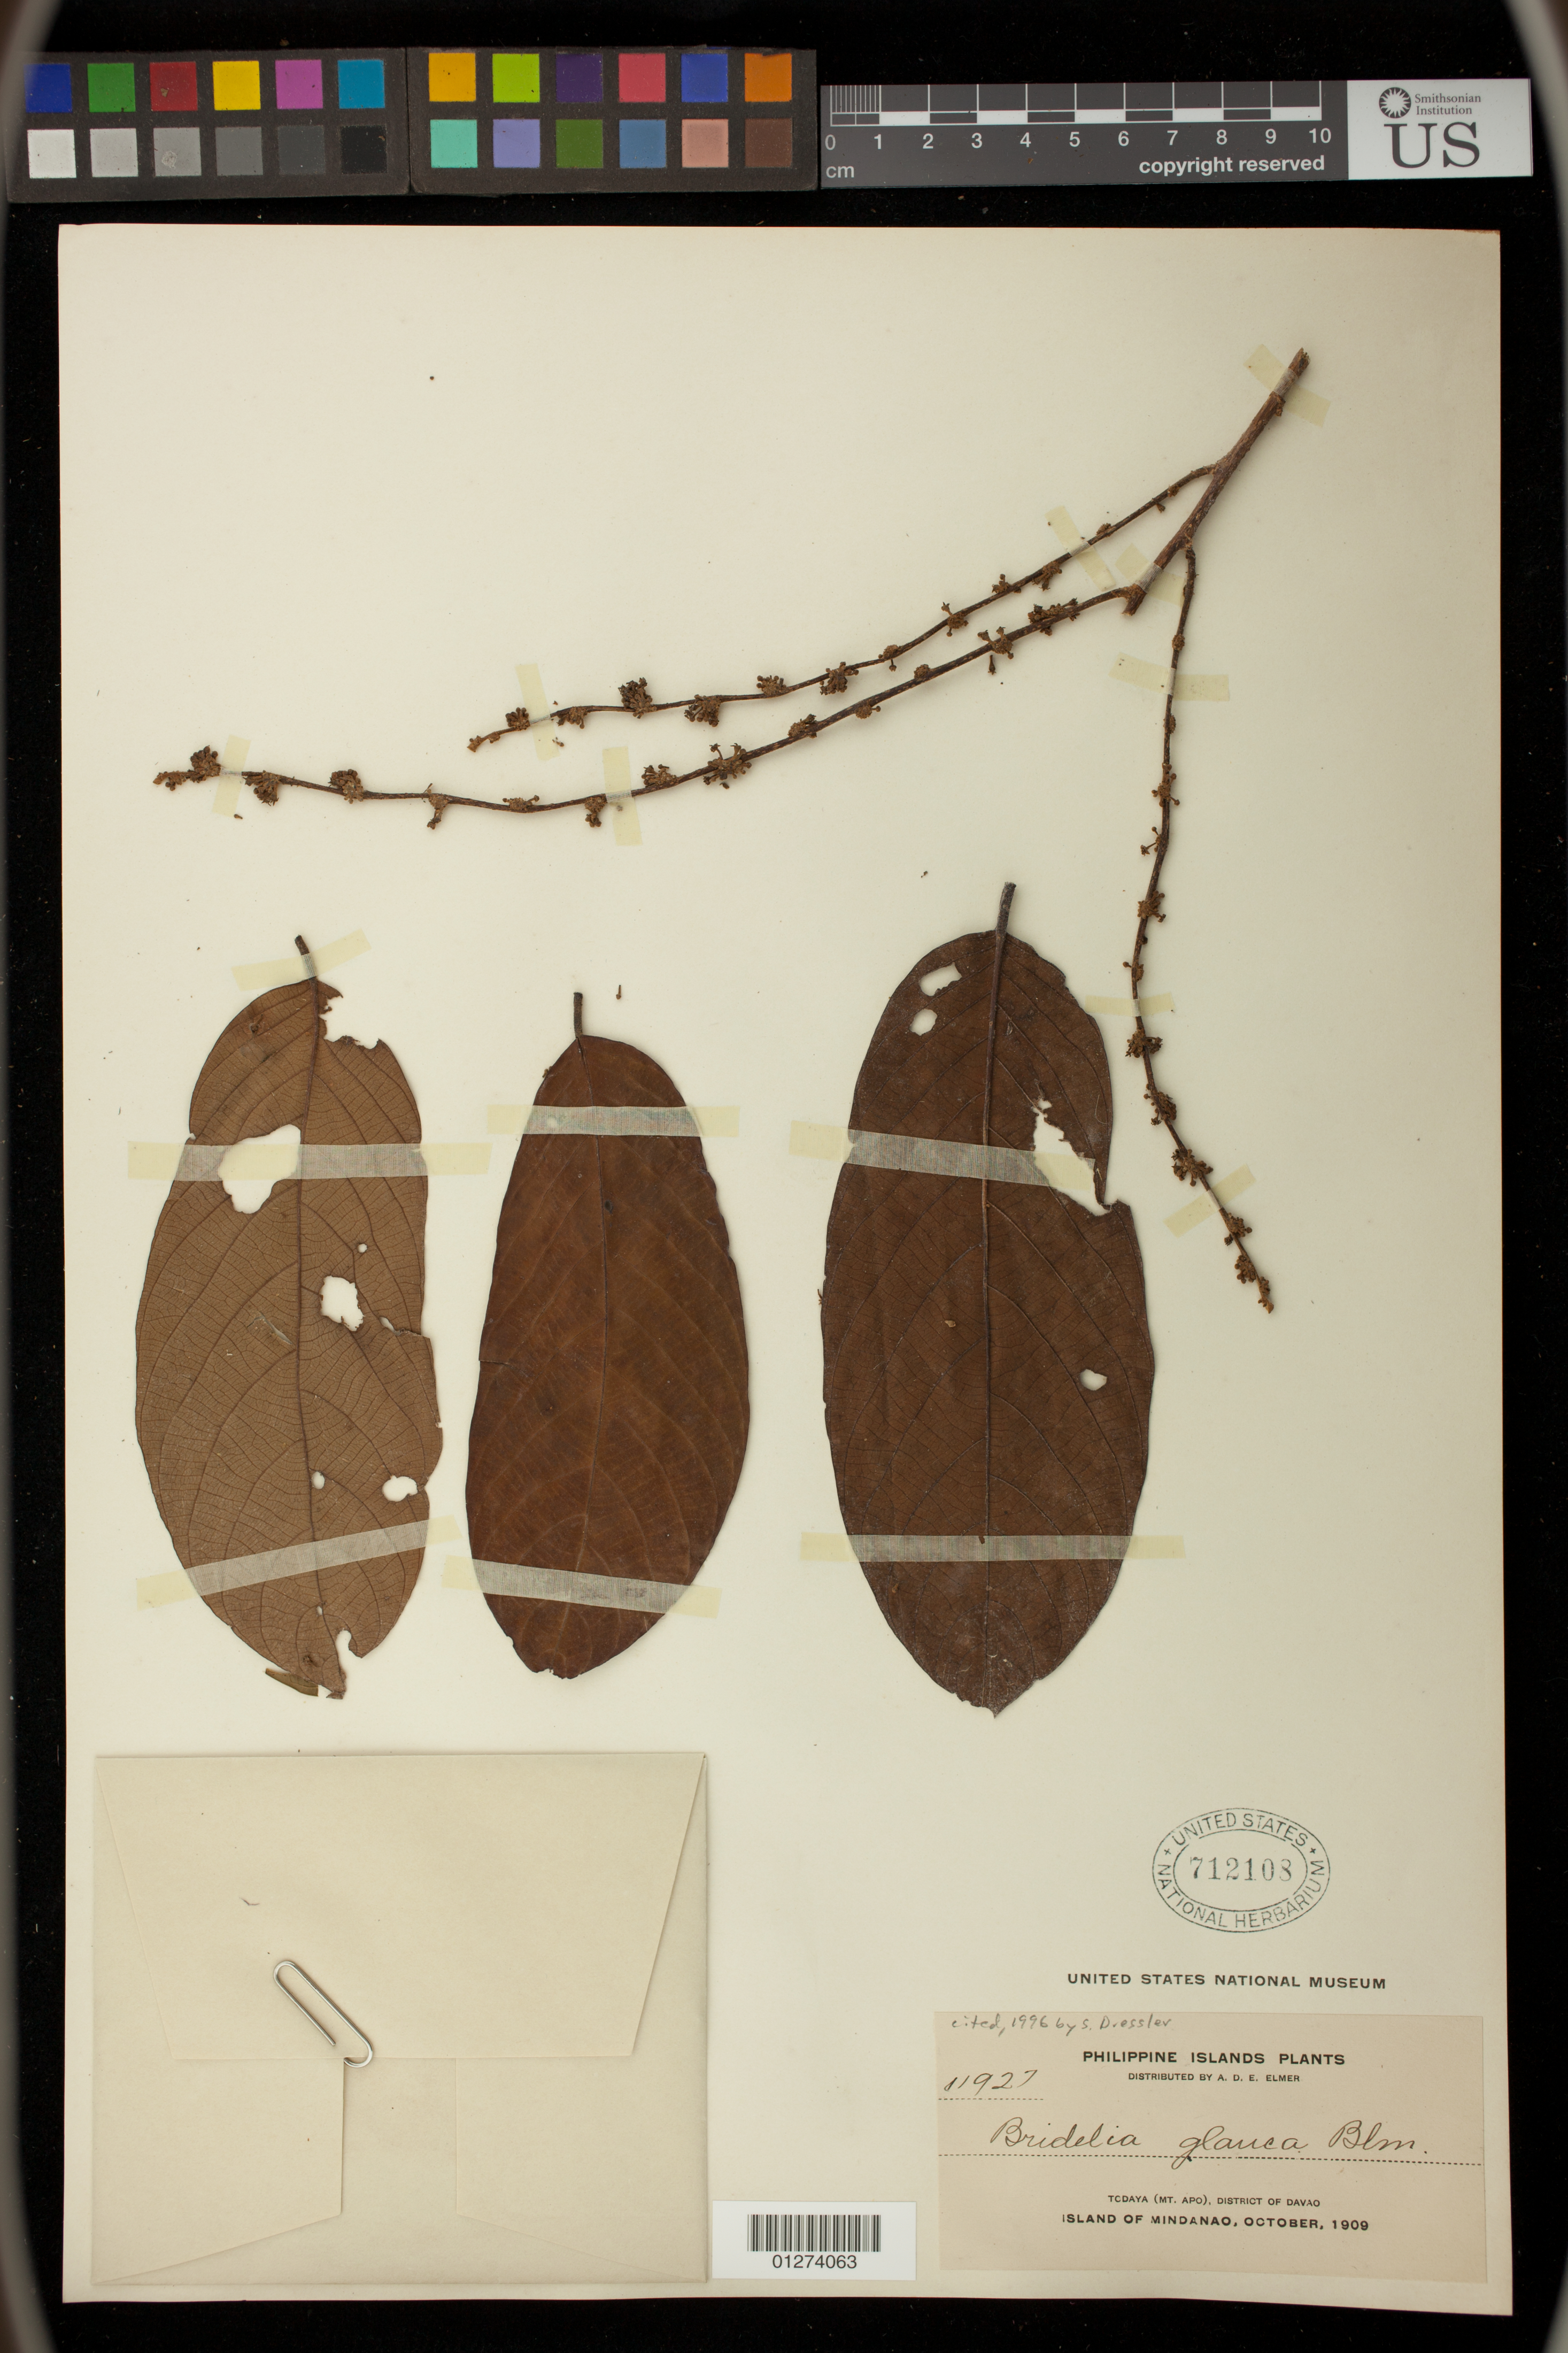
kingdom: Plantae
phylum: Tracheophyta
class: Magnoliopsida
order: Malpighiales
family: Phyllanthaceae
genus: Bridelia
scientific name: Bridelia glauca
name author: Blume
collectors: A. D. E. Elmer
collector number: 11927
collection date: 1909-10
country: Philippines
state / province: Davao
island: Mindanao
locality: Todaya (Mt. Apo), Island of Mindanao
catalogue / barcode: US 712108